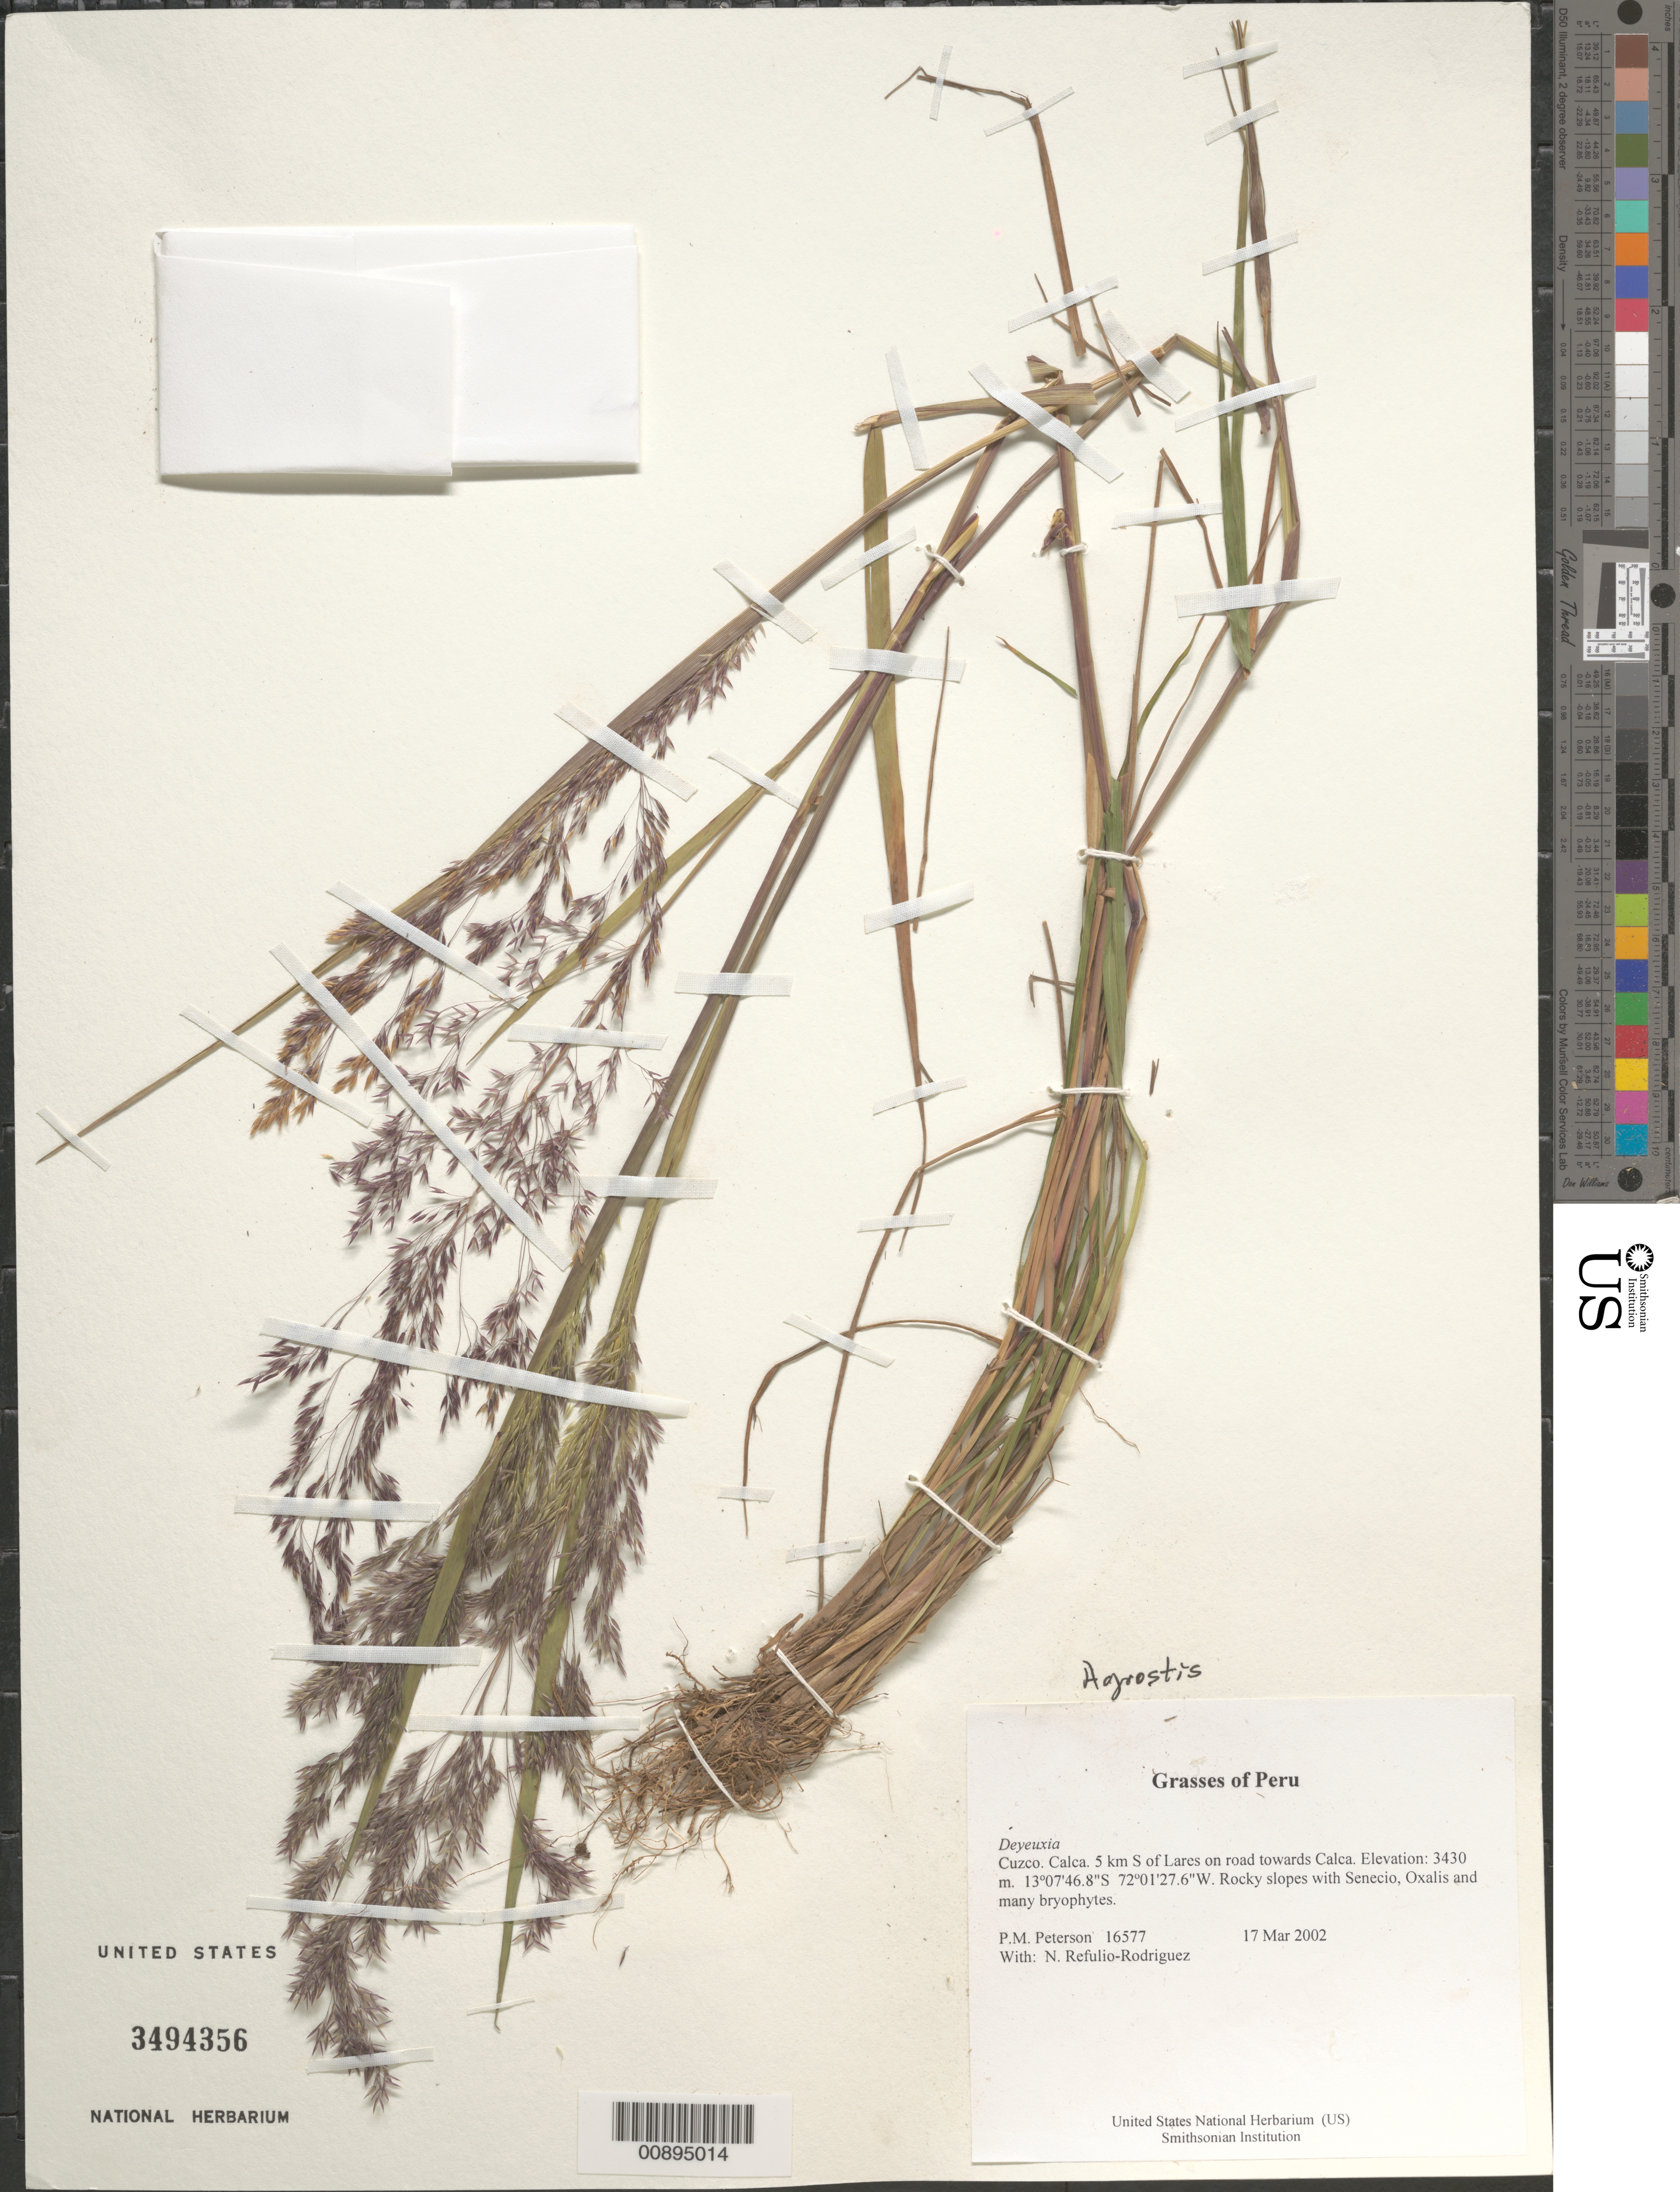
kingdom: Plantae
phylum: Tracheophyta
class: Liliopsida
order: Poales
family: Poaceae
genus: Agrostis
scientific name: Agrostis sp.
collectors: P. M. Peterson & N. Refulio-Rodríguez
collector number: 16577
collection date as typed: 17 Mar 2002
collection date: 2002-03-17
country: Peru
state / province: Cusco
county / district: Calca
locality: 5 km S of Lares on road towards Calca.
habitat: Rocky slopes with ~Senecio, Oxalis~ and many bryophytes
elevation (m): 3430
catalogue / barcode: US 3494356